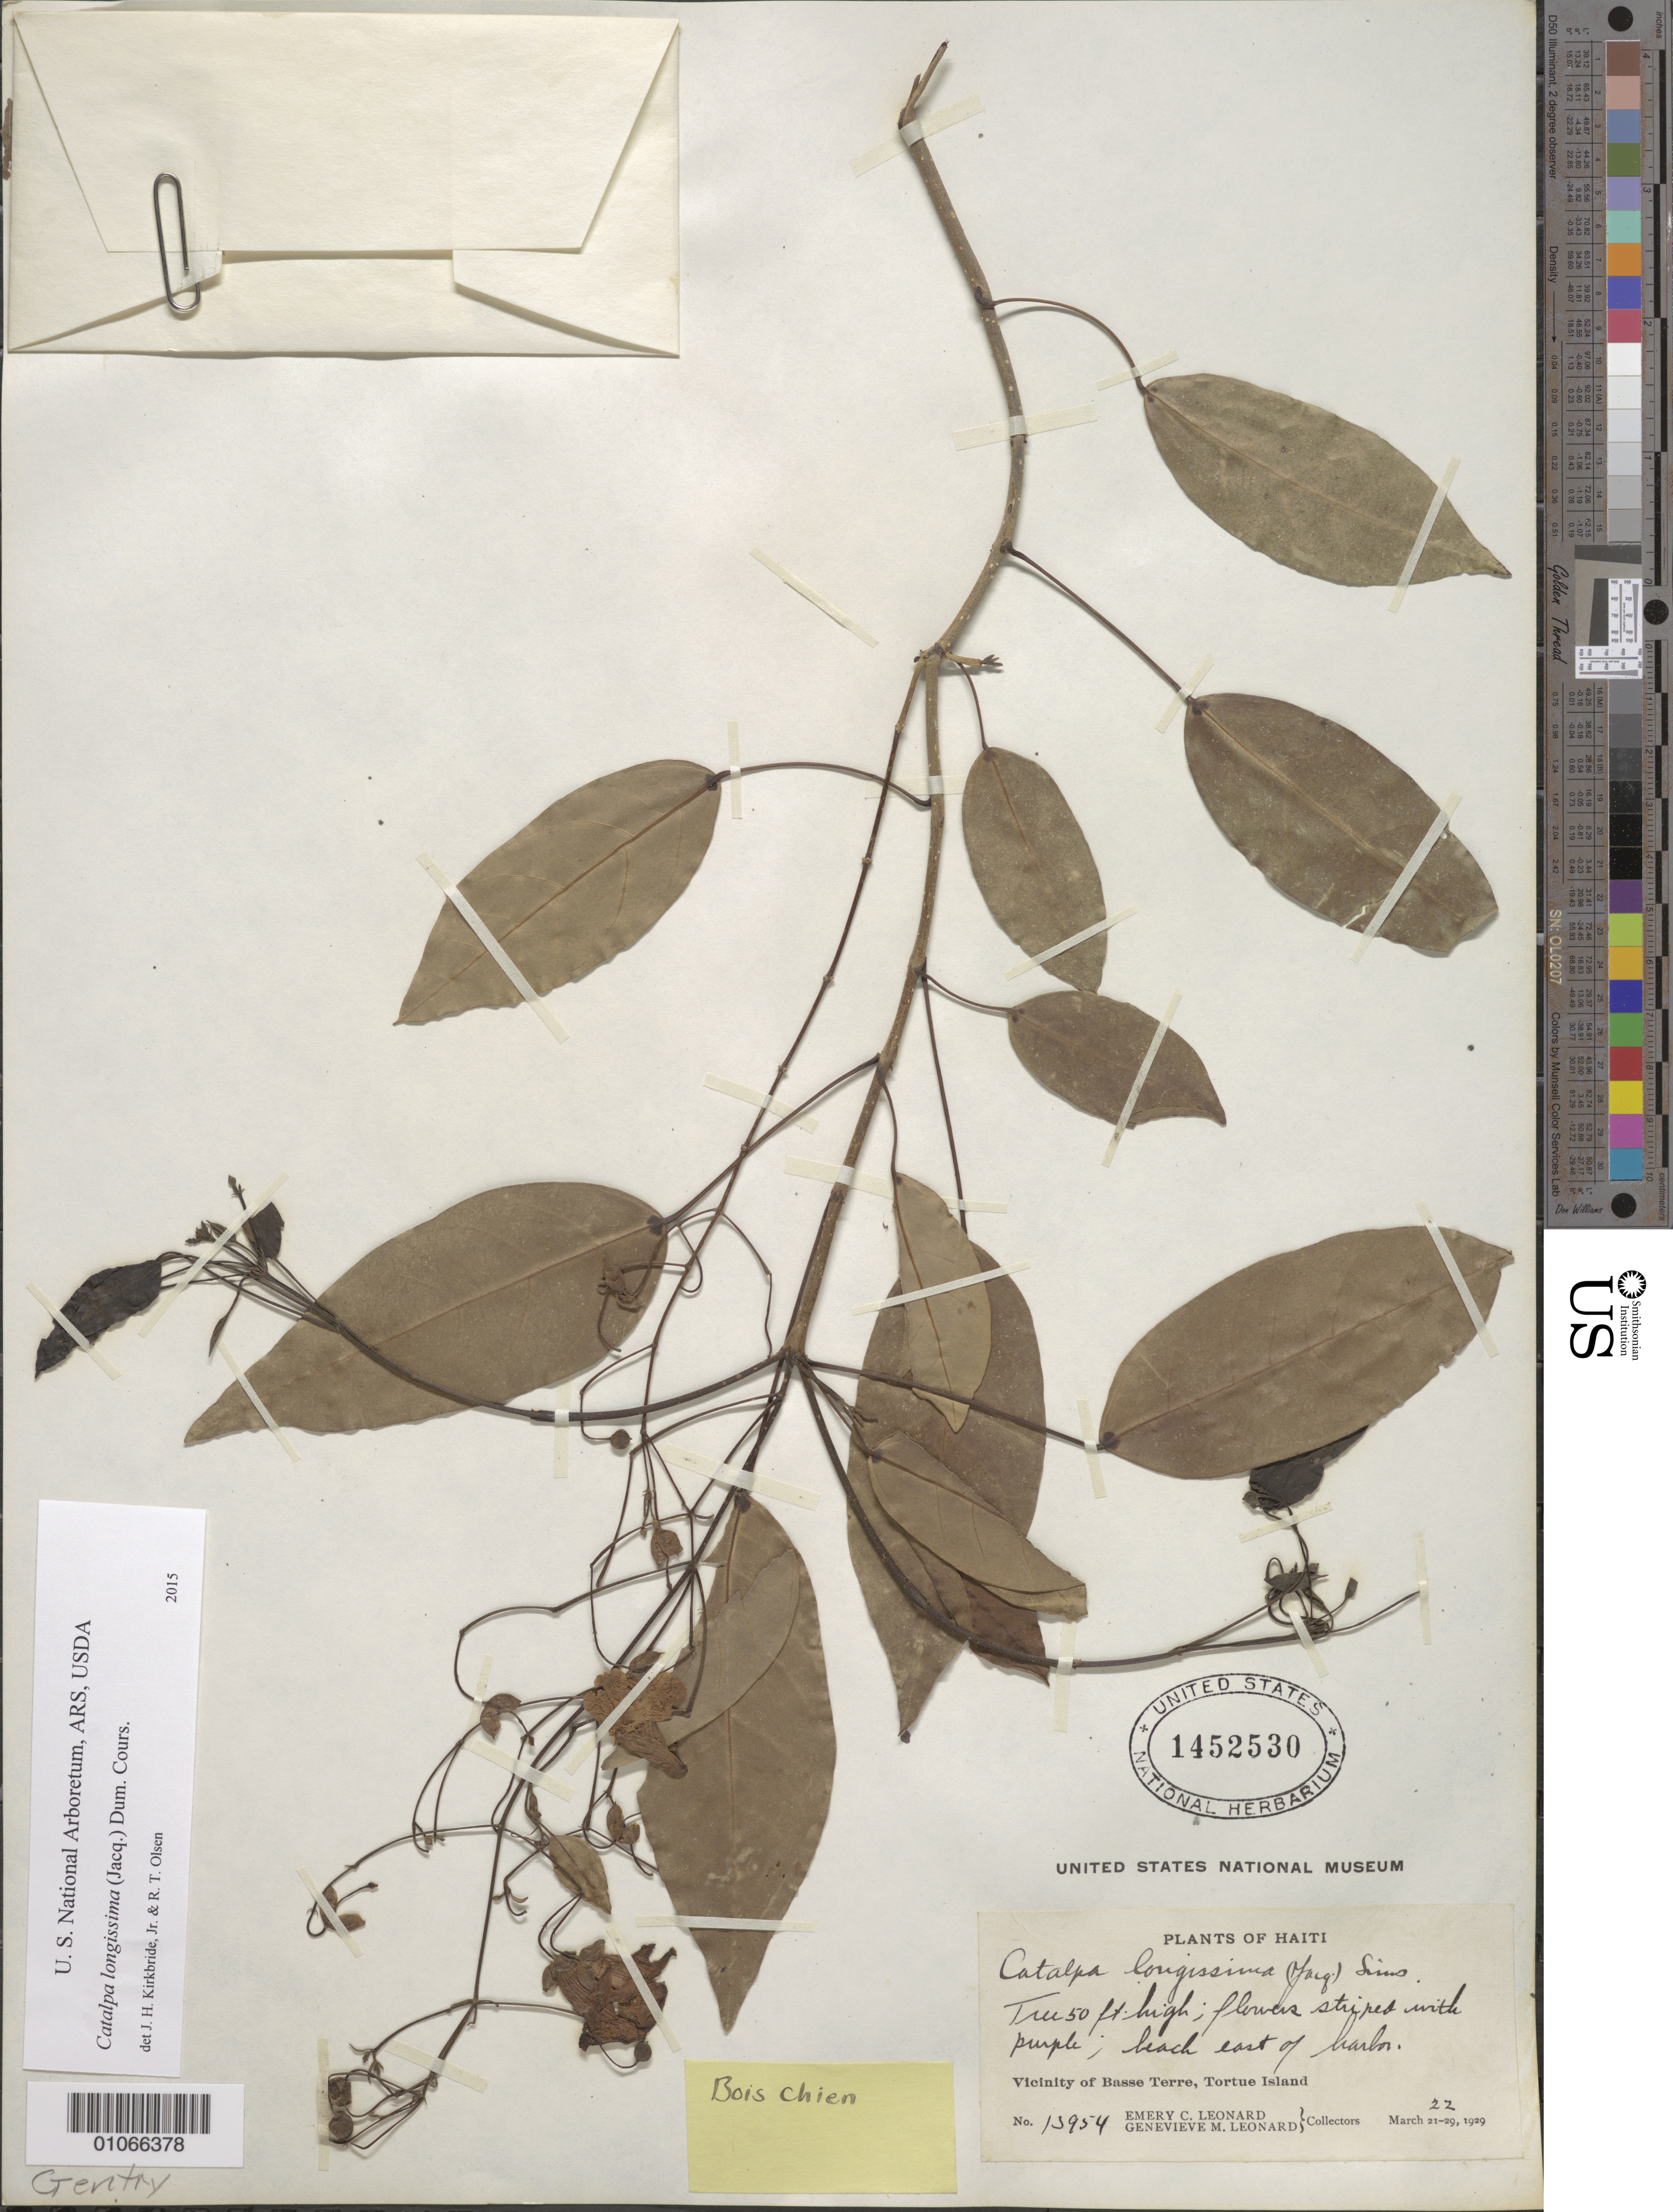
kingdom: Plantae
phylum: Tracheophyta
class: Magnoliopsida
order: Lamiales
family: Bignoniaceae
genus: Catalpa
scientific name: Catalpa longissima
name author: (Jacq.) Dum. Cours.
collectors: E. C. Leonard & G. M. Leonard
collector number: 13954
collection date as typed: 21 Mar 1922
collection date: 1922-03-21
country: Haiti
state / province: Nord-Óuest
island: Île de la Tortue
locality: Vicinity of Basse Terre, Tortue Island; beach east of harbor.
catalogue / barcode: US 1452530